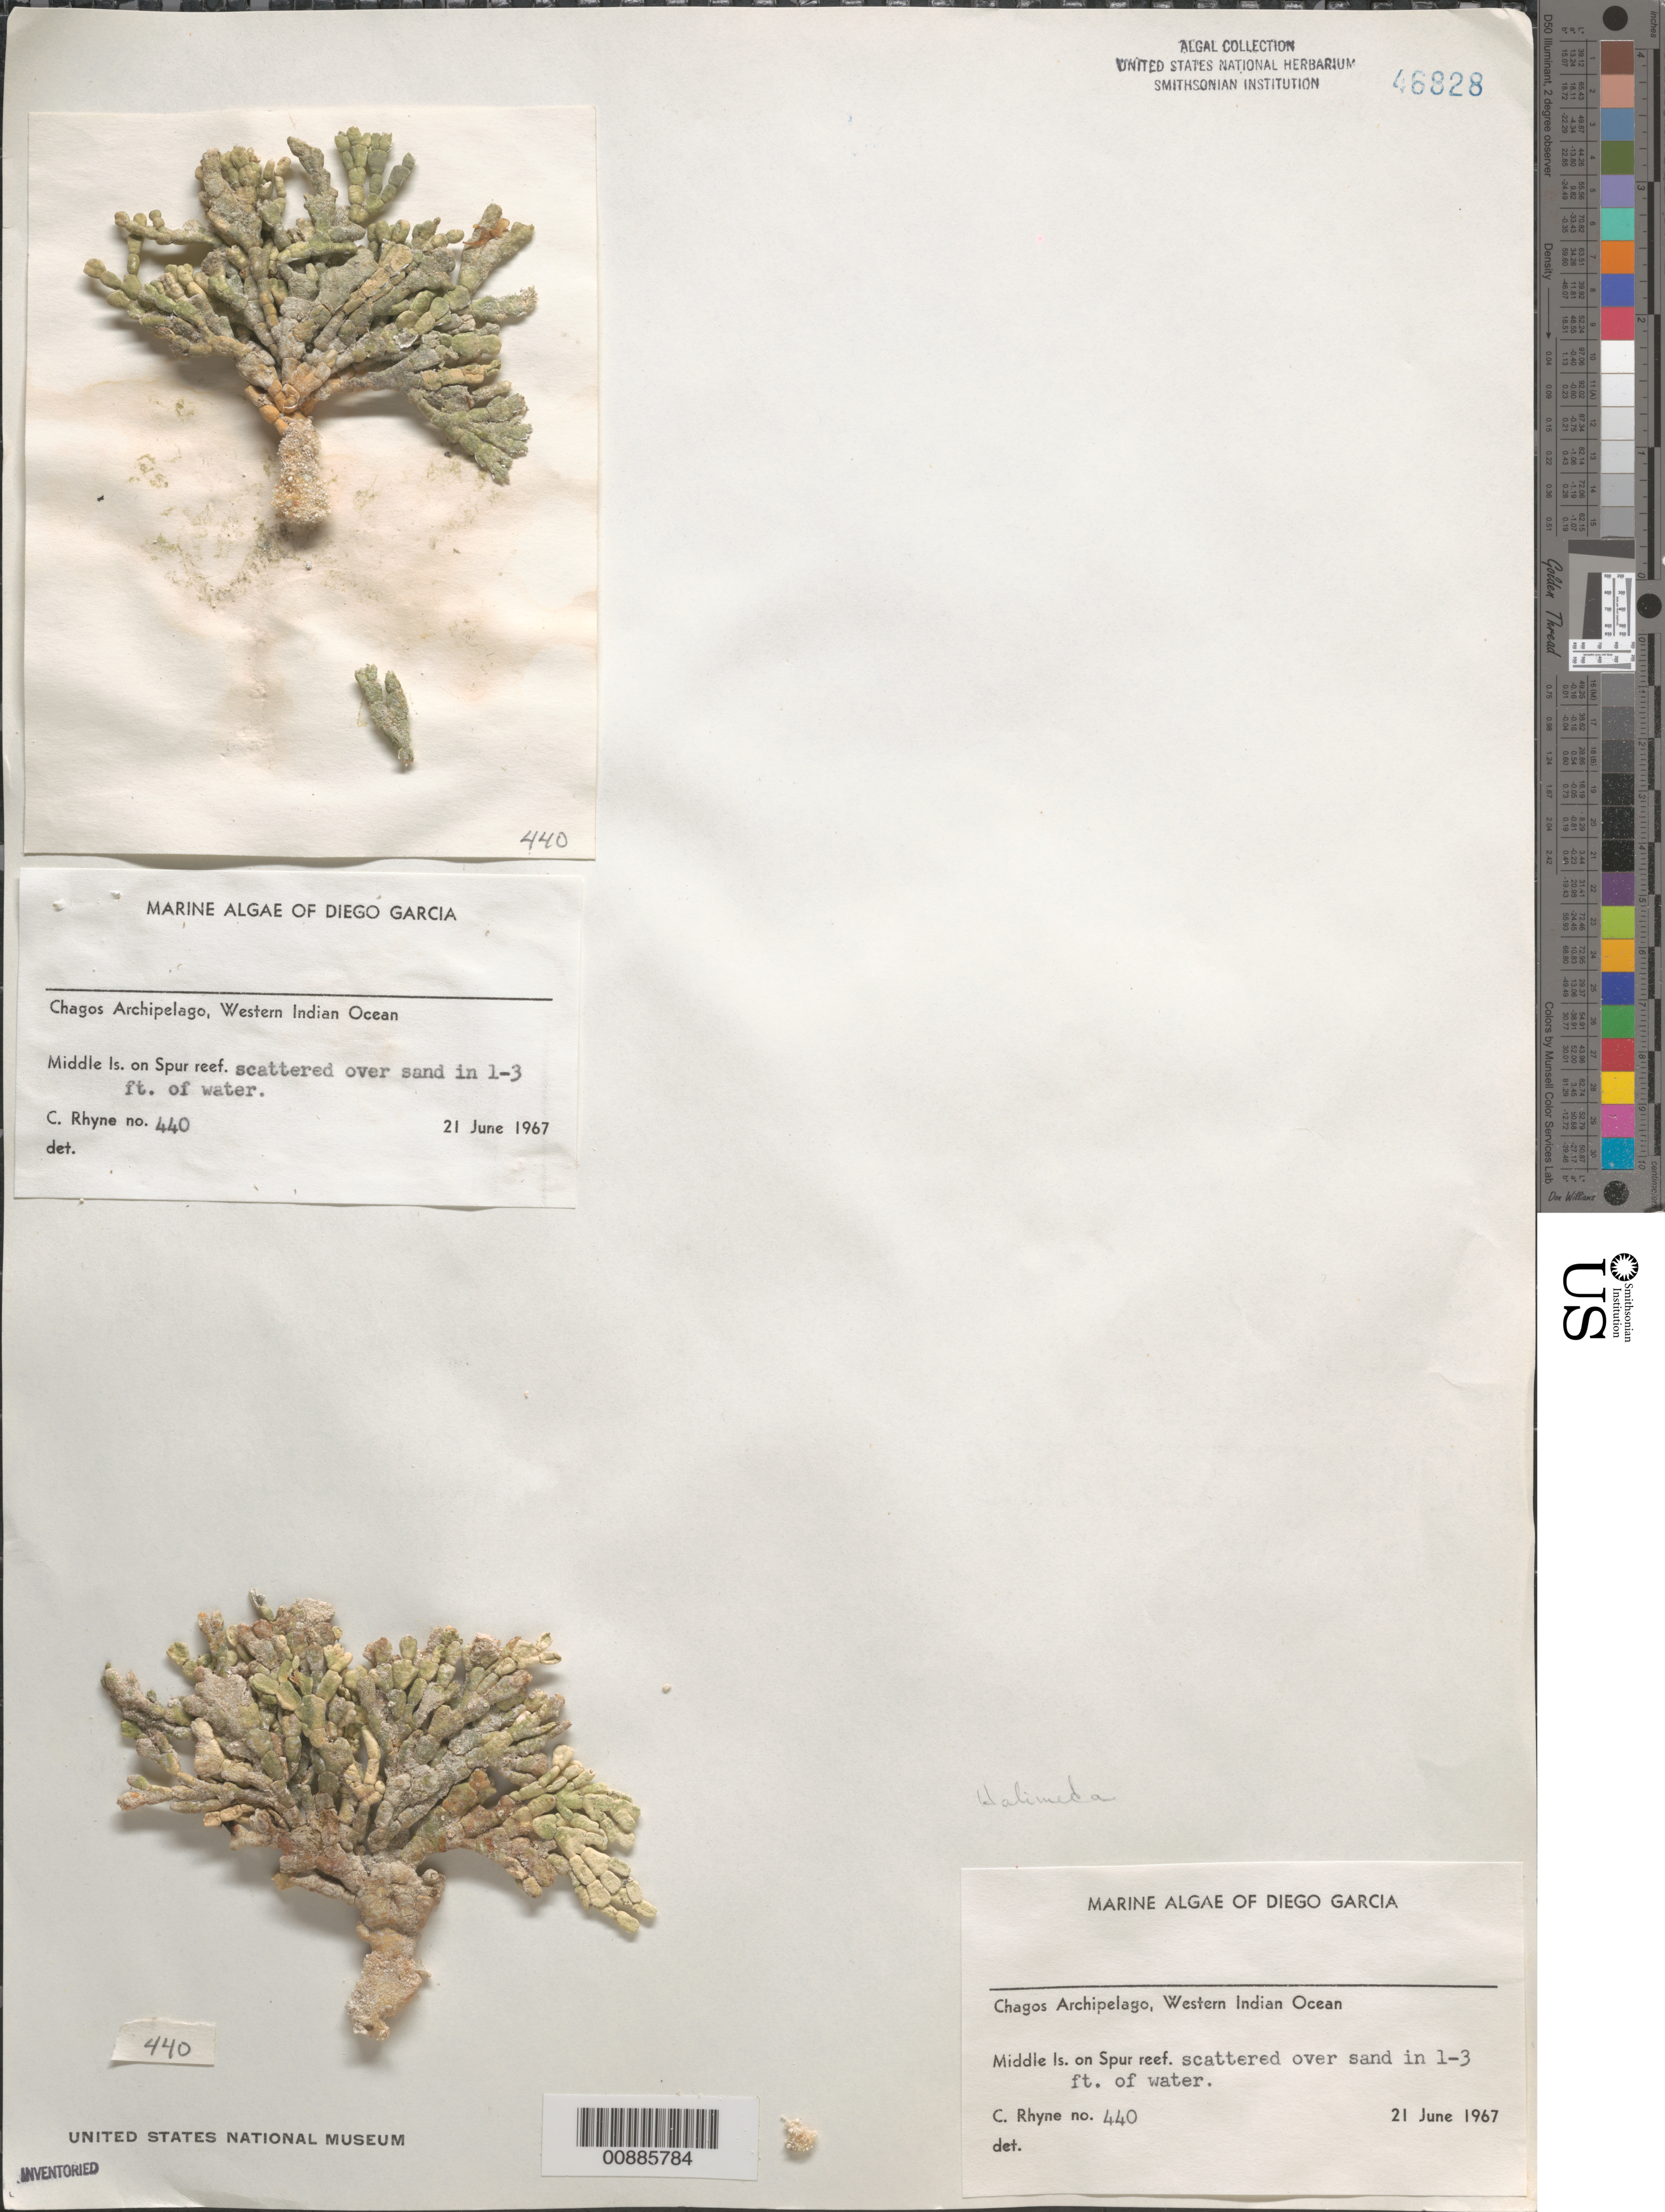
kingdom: Plantae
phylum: Chlorophyta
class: Ulvophyceae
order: Bryopsidales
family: Halimedaceae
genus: Halimeda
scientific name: Halimeda sp.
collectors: C. Rhyne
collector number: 440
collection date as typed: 21 Jun 1967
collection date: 1967-06-21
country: British Indian Ocean Territory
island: Diego Garcia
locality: Middle Island, spur reef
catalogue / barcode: US 46828